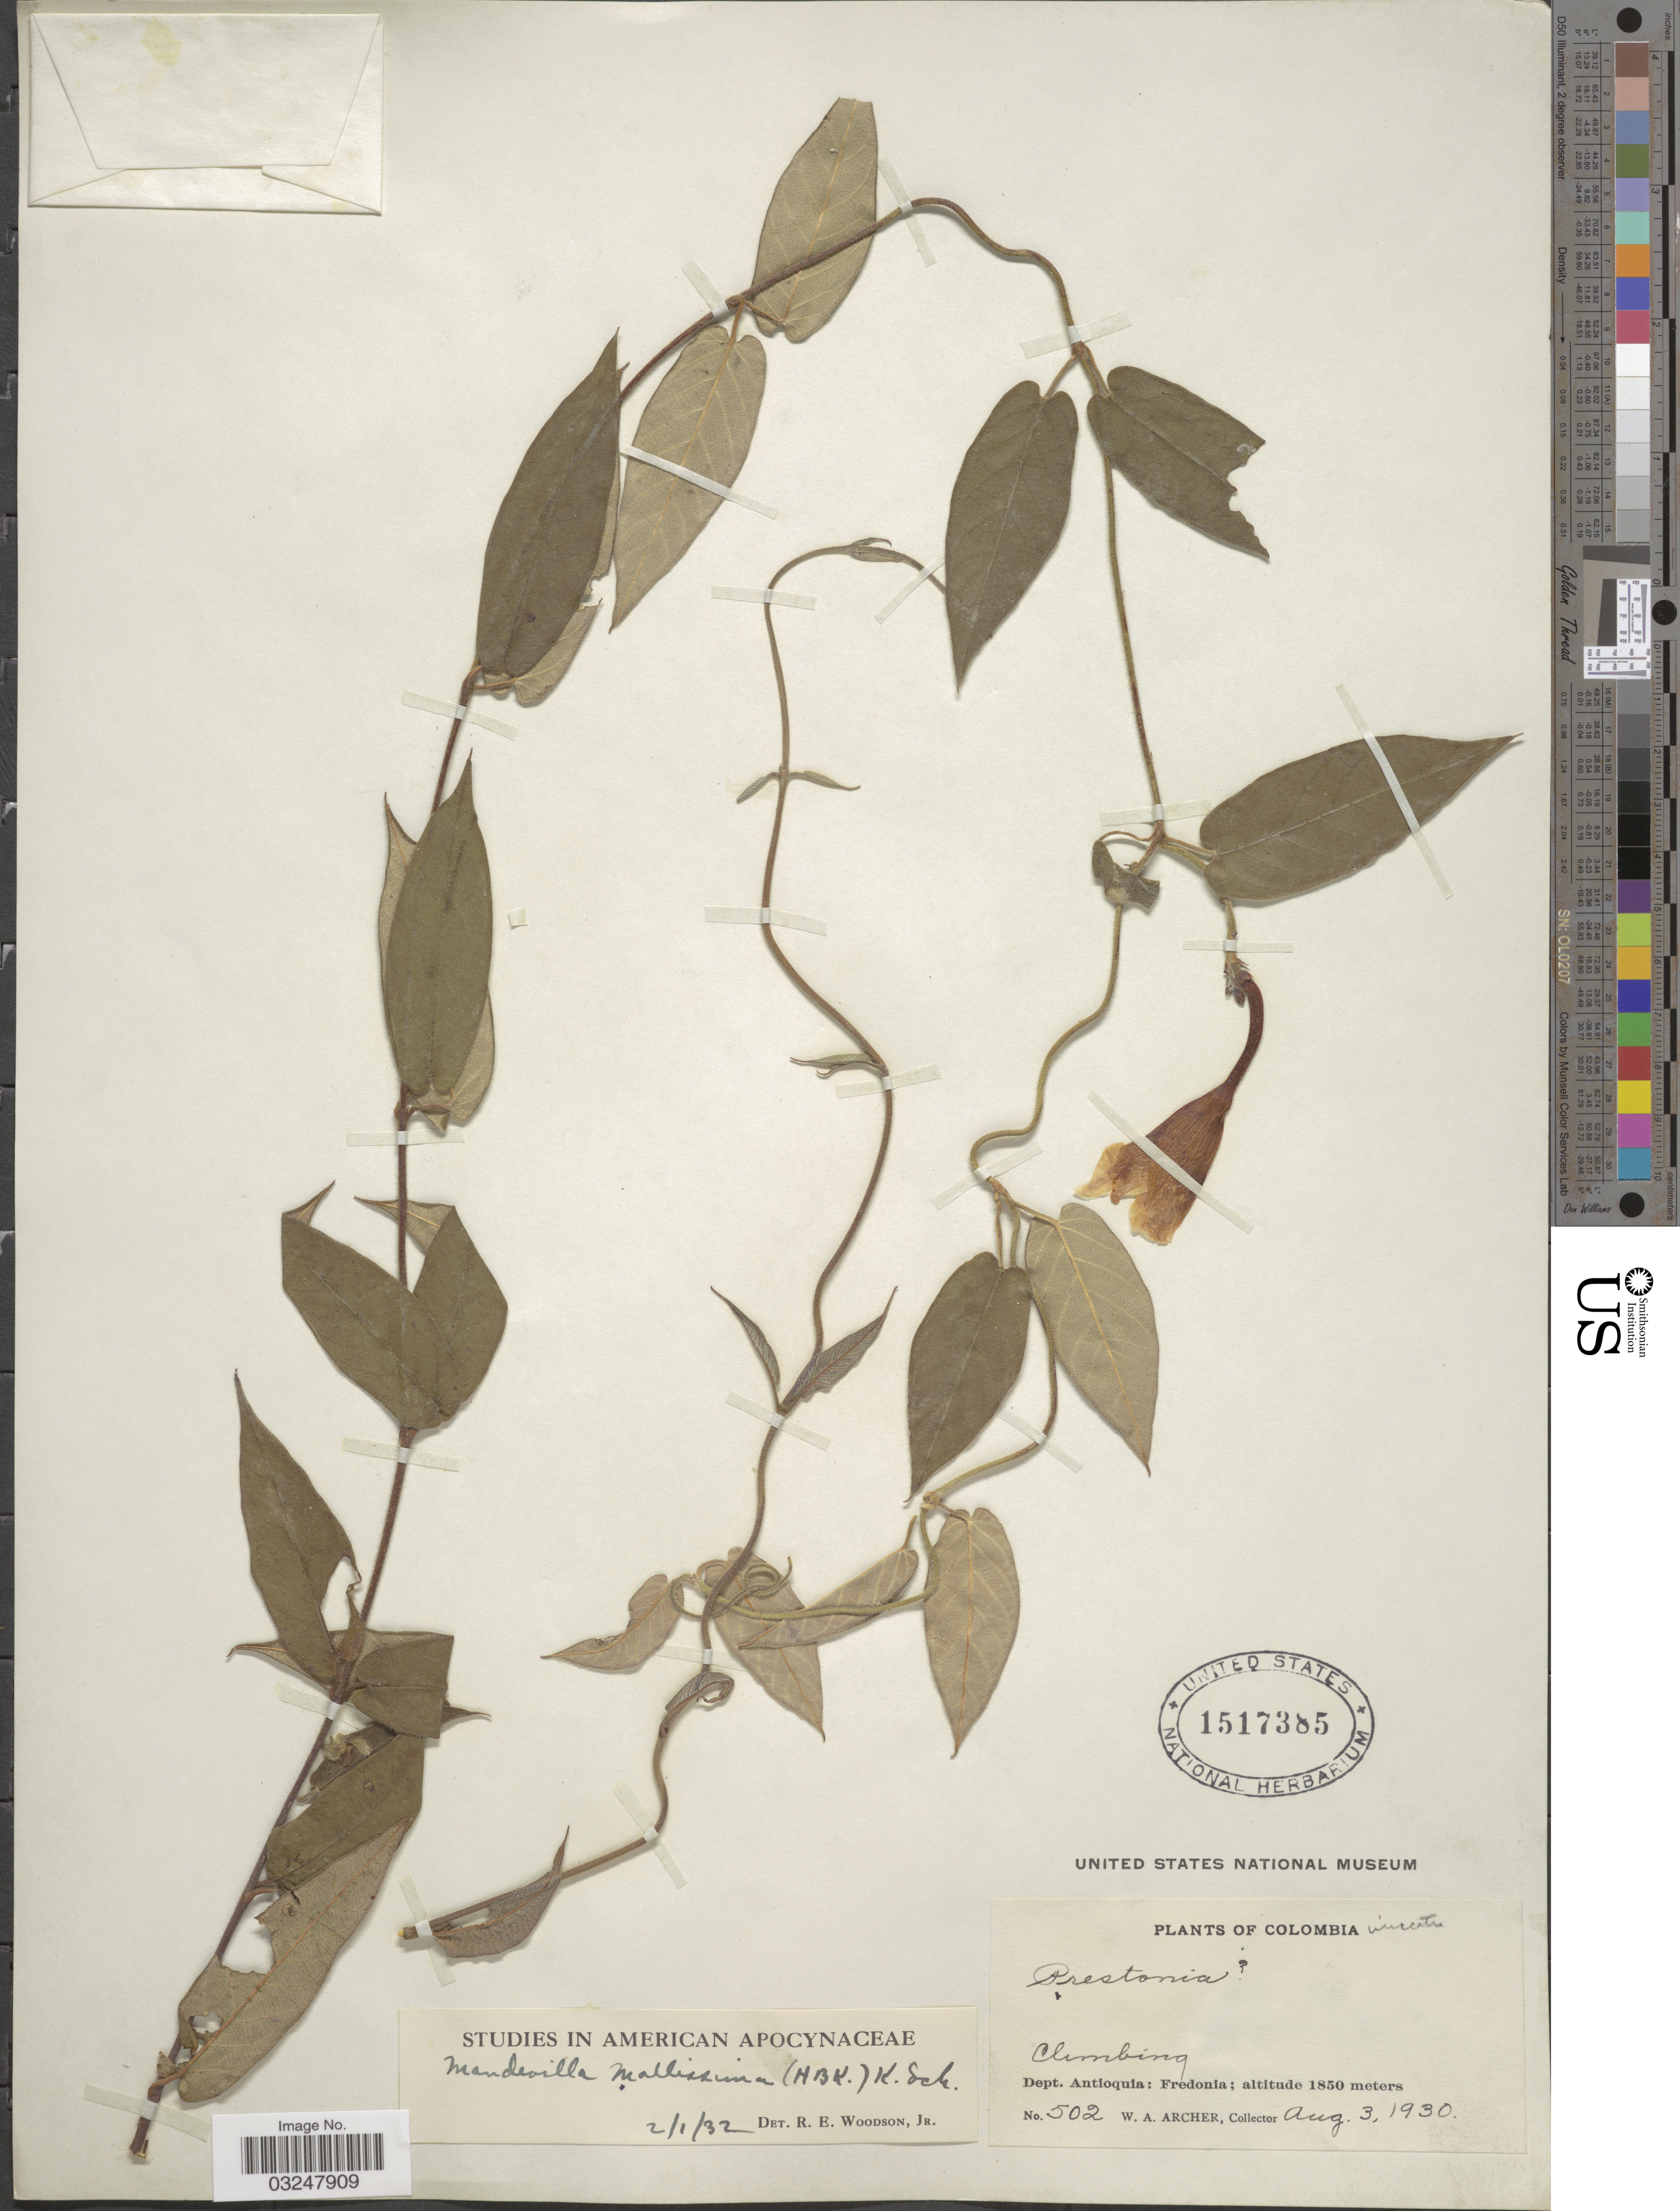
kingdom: Plantae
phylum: Tracheophyta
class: Magnoliopsida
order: Gentianales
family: Apocynaceae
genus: Mandevilla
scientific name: Mandevilla mollissima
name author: (Kunth) K. Schum.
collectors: W. Archer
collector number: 502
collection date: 1930-08-03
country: Colombia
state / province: Antioquia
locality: Dept. Antioquia: Fredonia.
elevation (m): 1850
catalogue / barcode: US 1517385